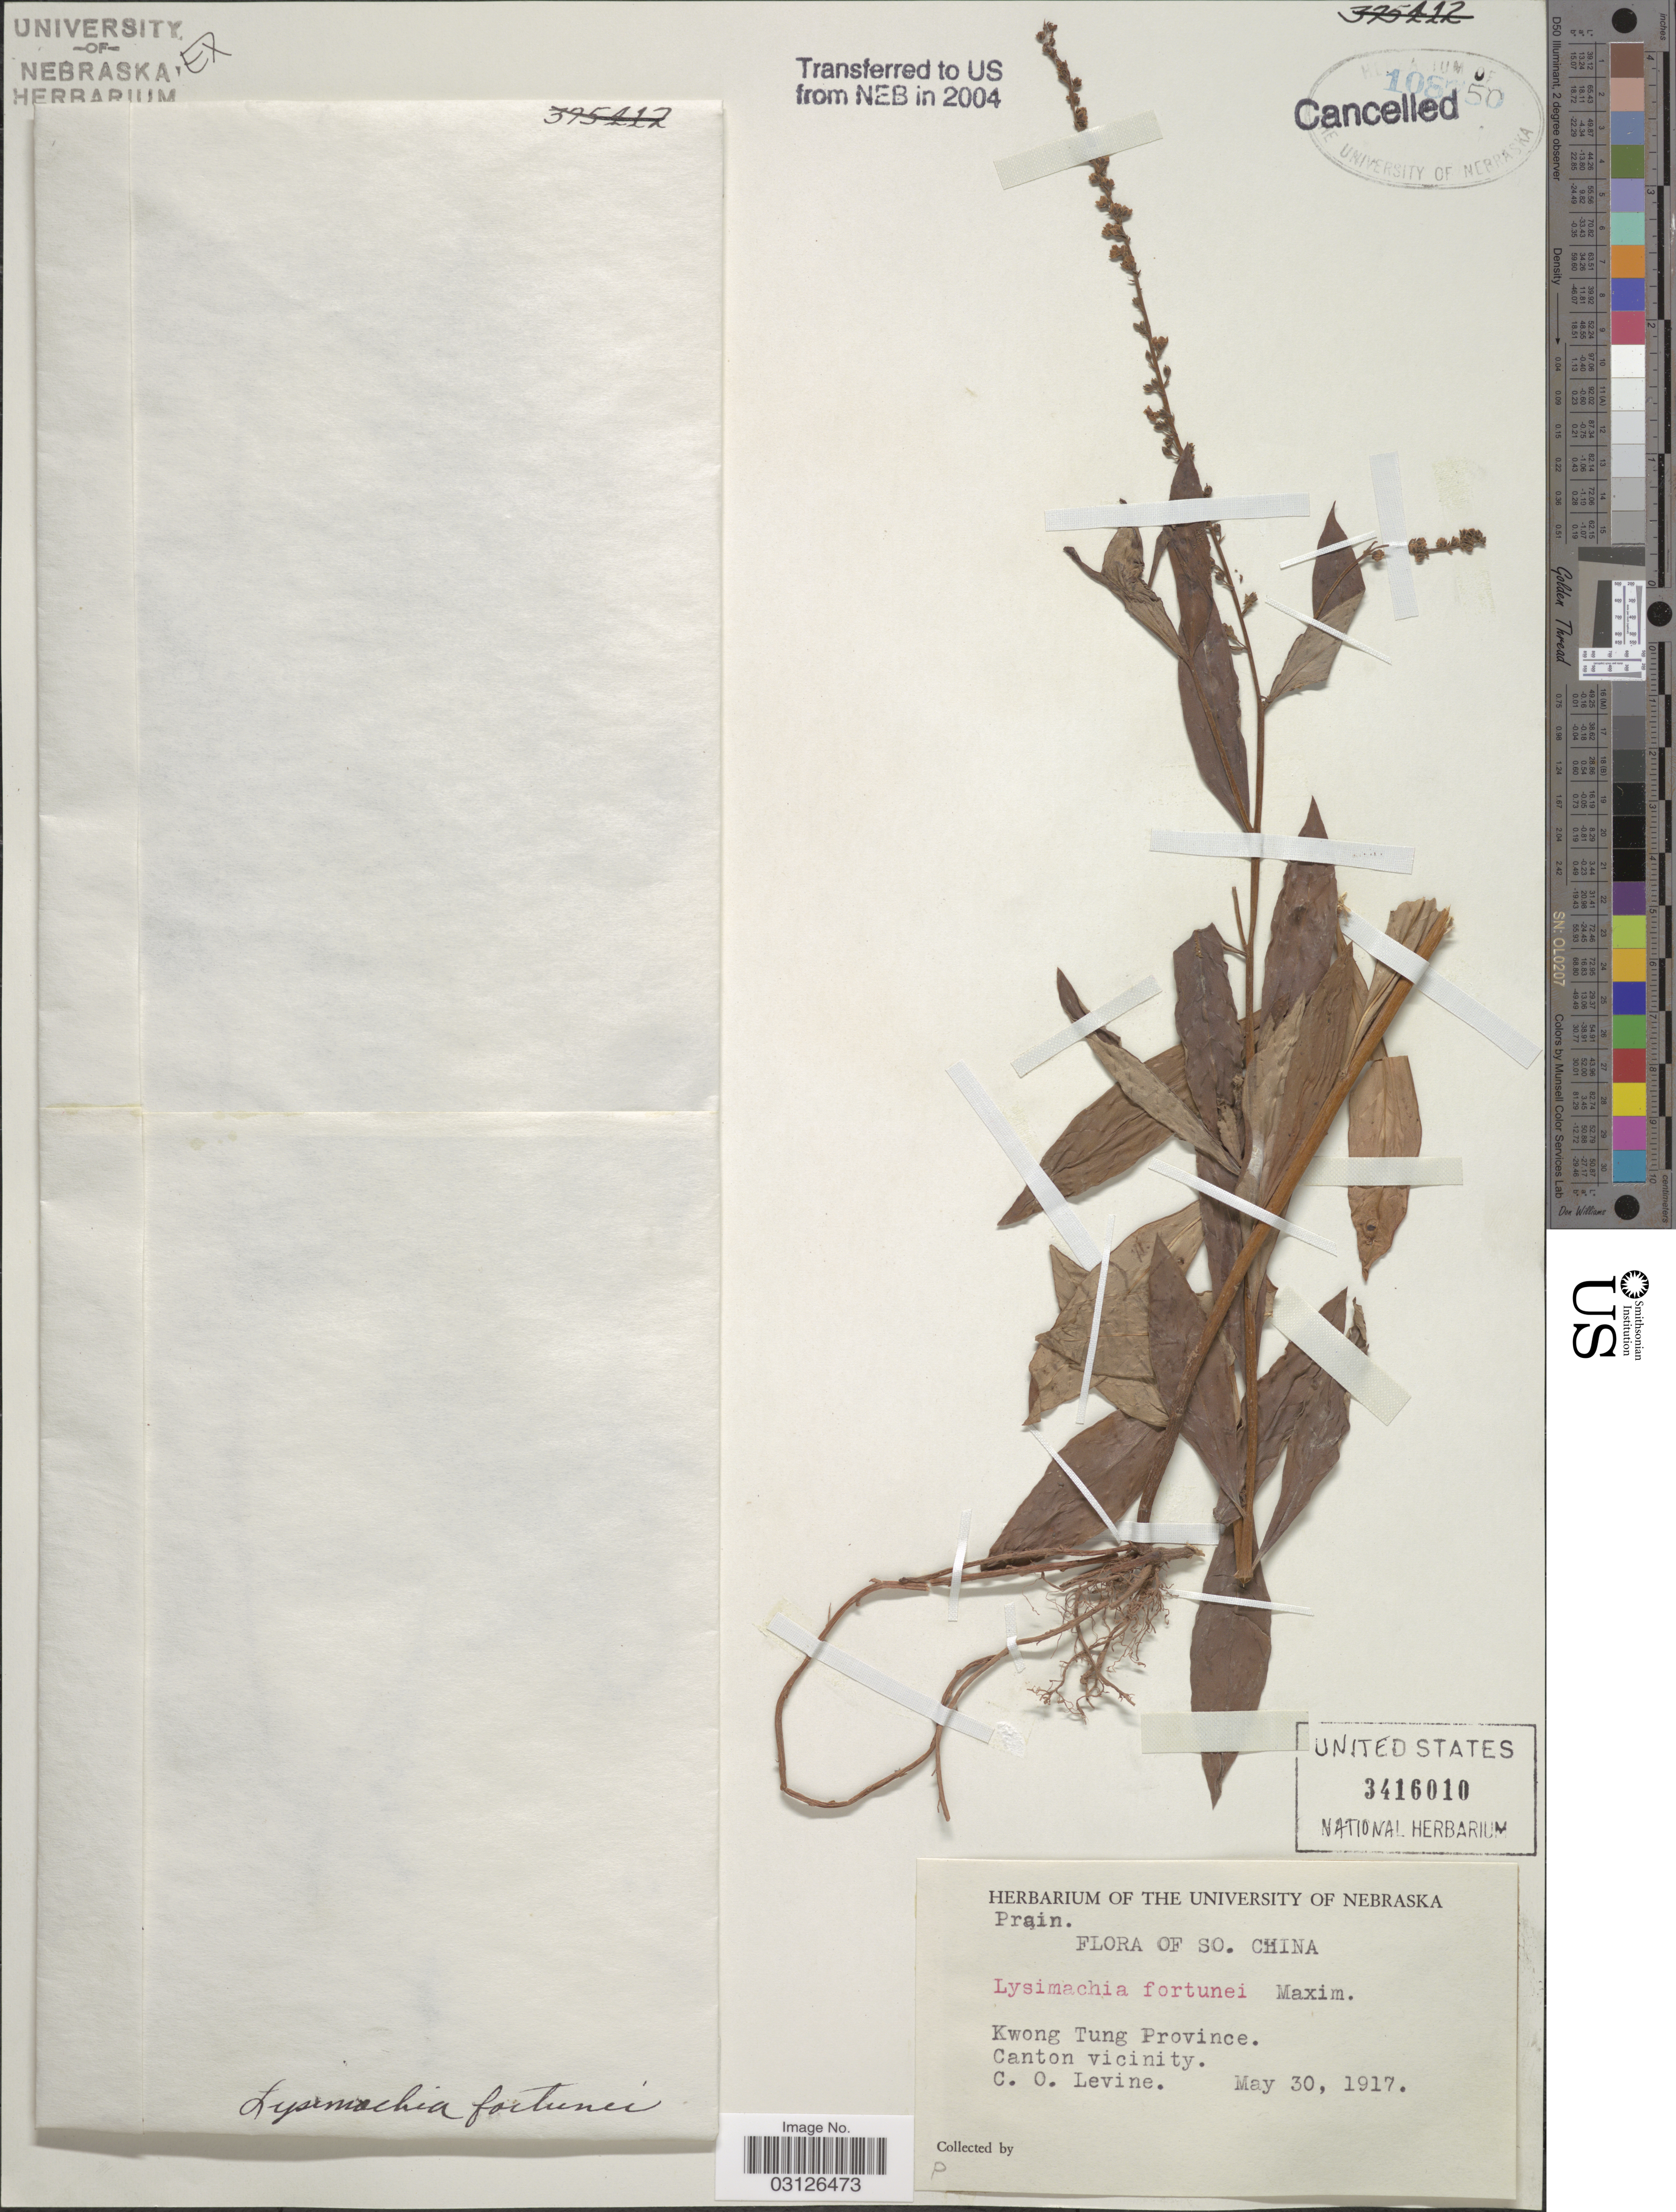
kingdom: Plantae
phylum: Tracheophyta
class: Magnoliopsida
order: Ericales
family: Primulaceae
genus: Lysimachia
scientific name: Lysimachia fortunei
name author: Maxim.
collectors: C. O. Levine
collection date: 1917-05-30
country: China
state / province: Guangdong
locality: Kwong Tung Province. Canton vicinity.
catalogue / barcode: US 3416010